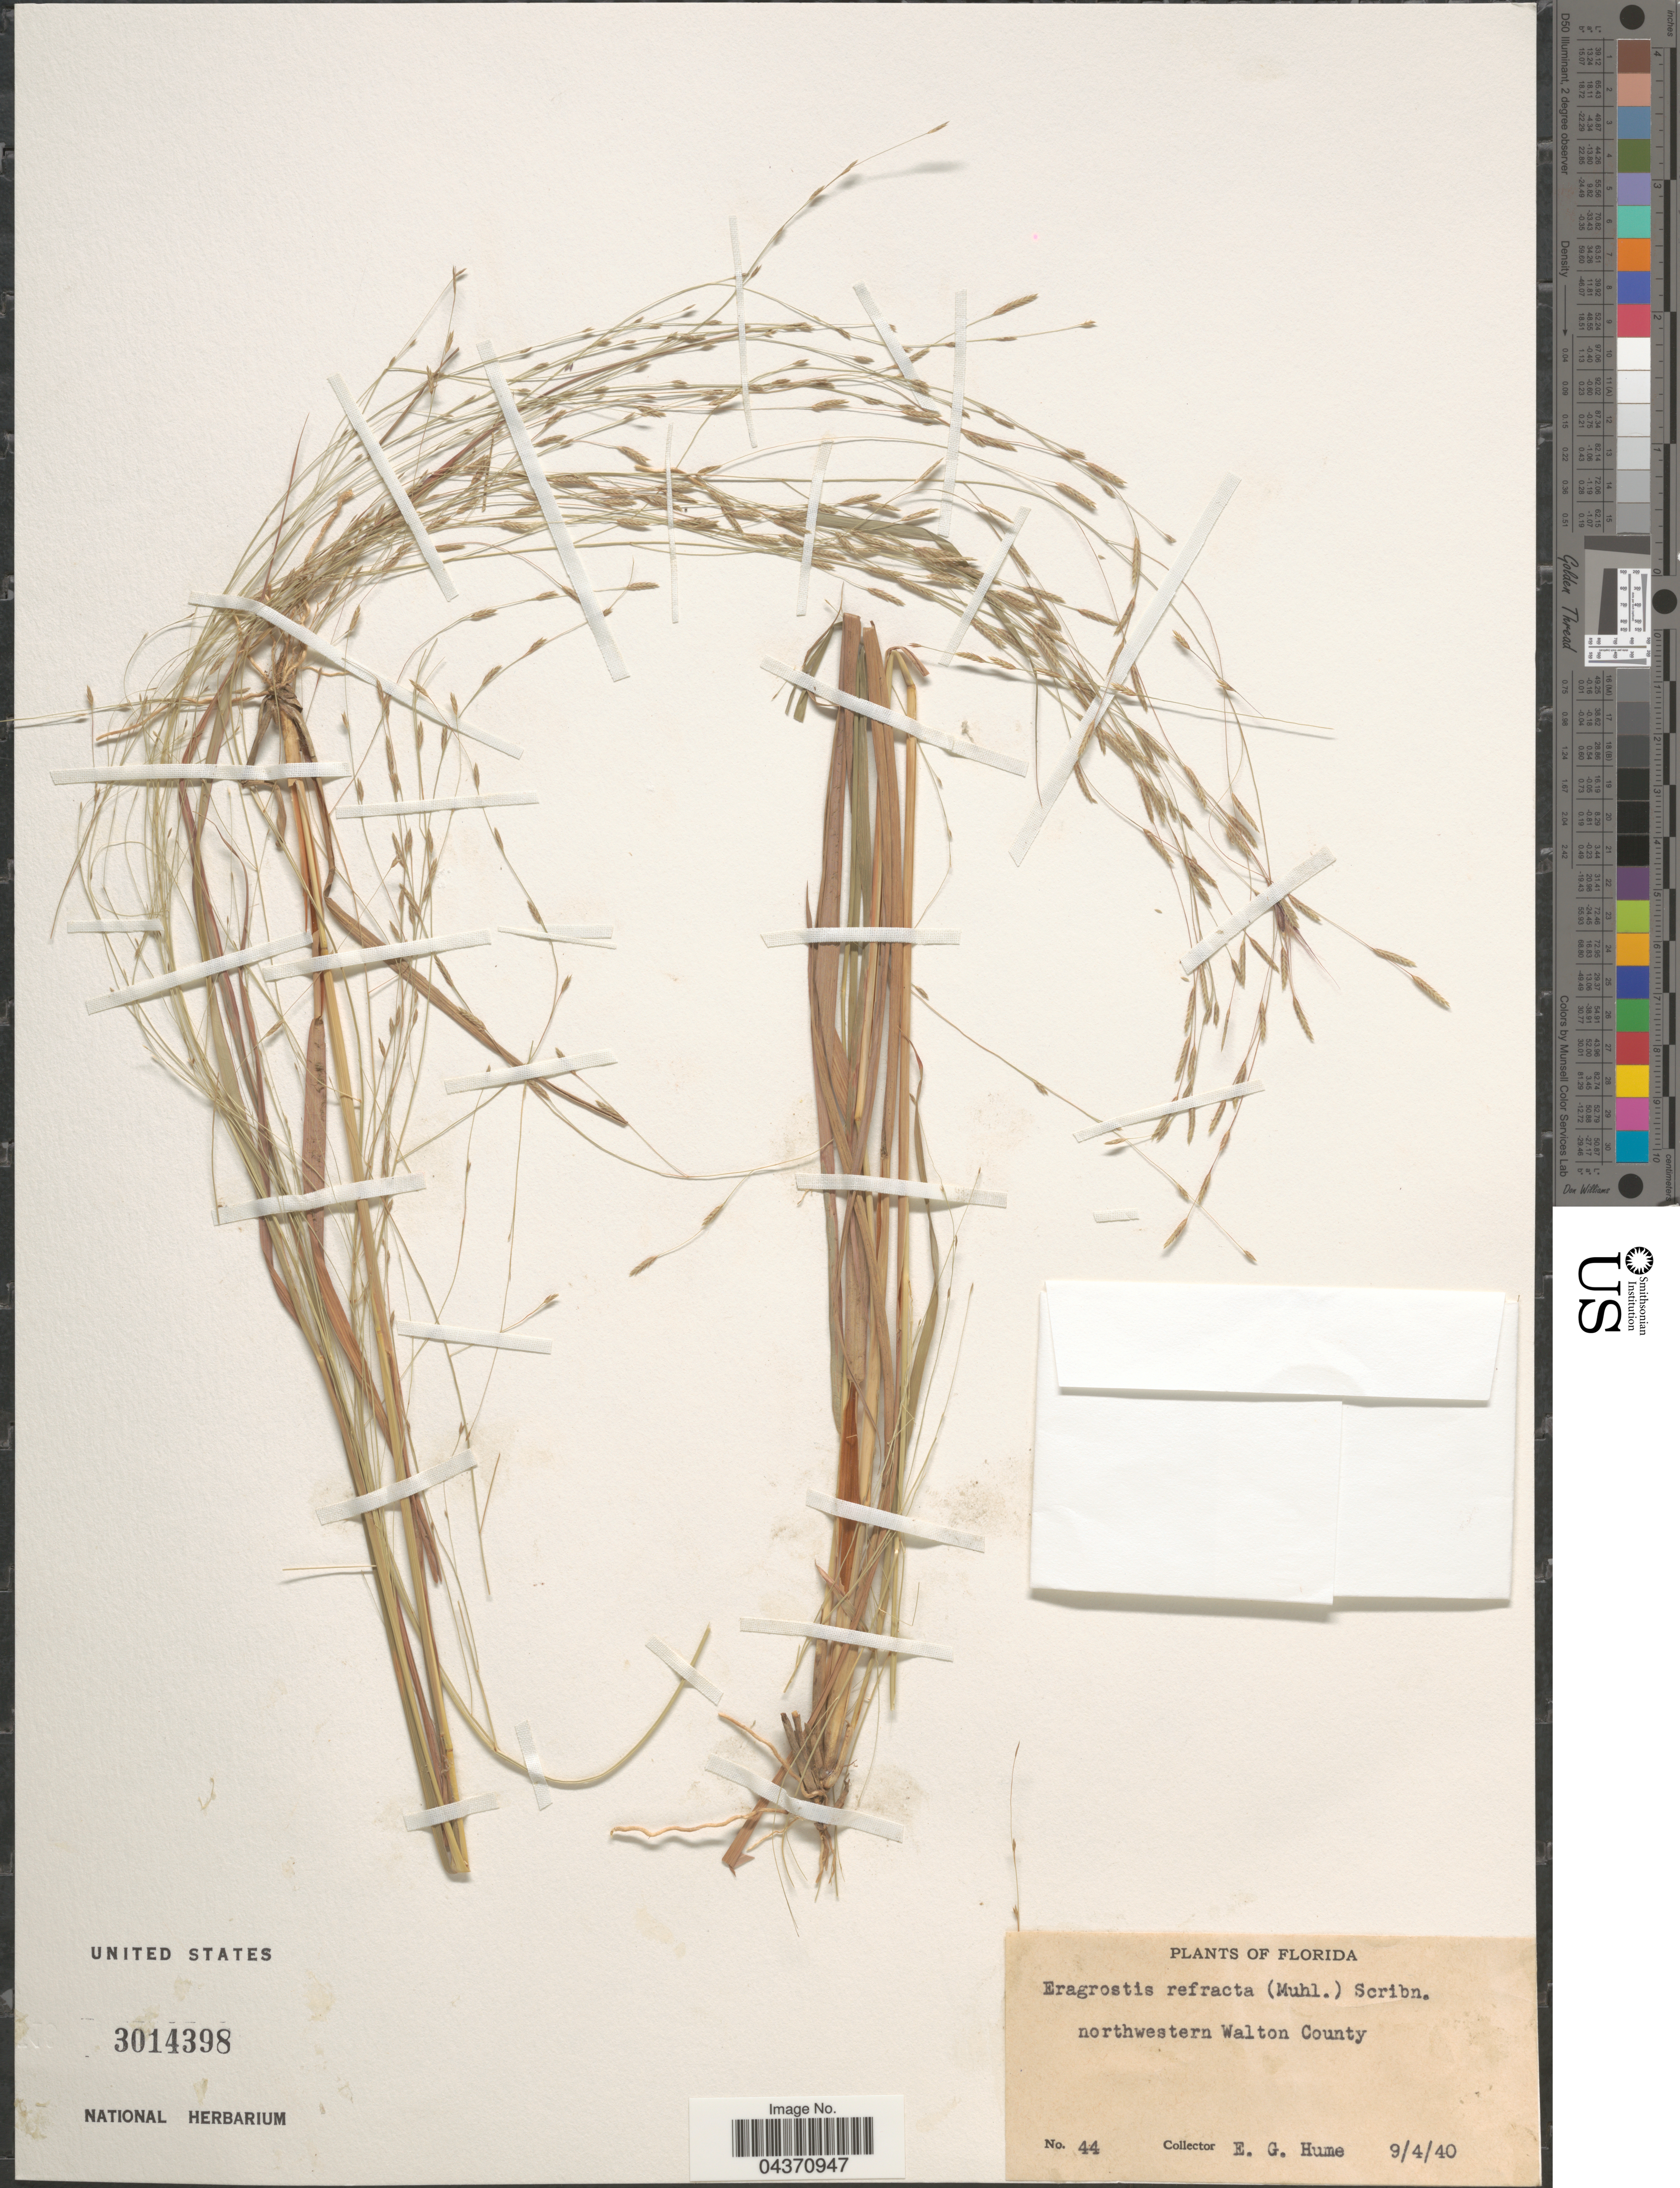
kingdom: Plantae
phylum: Tracheophyta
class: Liliopsida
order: Poales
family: Poaceae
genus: Eragrostis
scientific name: Eragrostis refracta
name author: (Muhl.) Scribn.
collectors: E. Hume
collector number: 44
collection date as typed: Transcribed d/m/y: 4/9/40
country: United States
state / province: Florida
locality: Northwestern Walton County.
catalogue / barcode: US 3014398